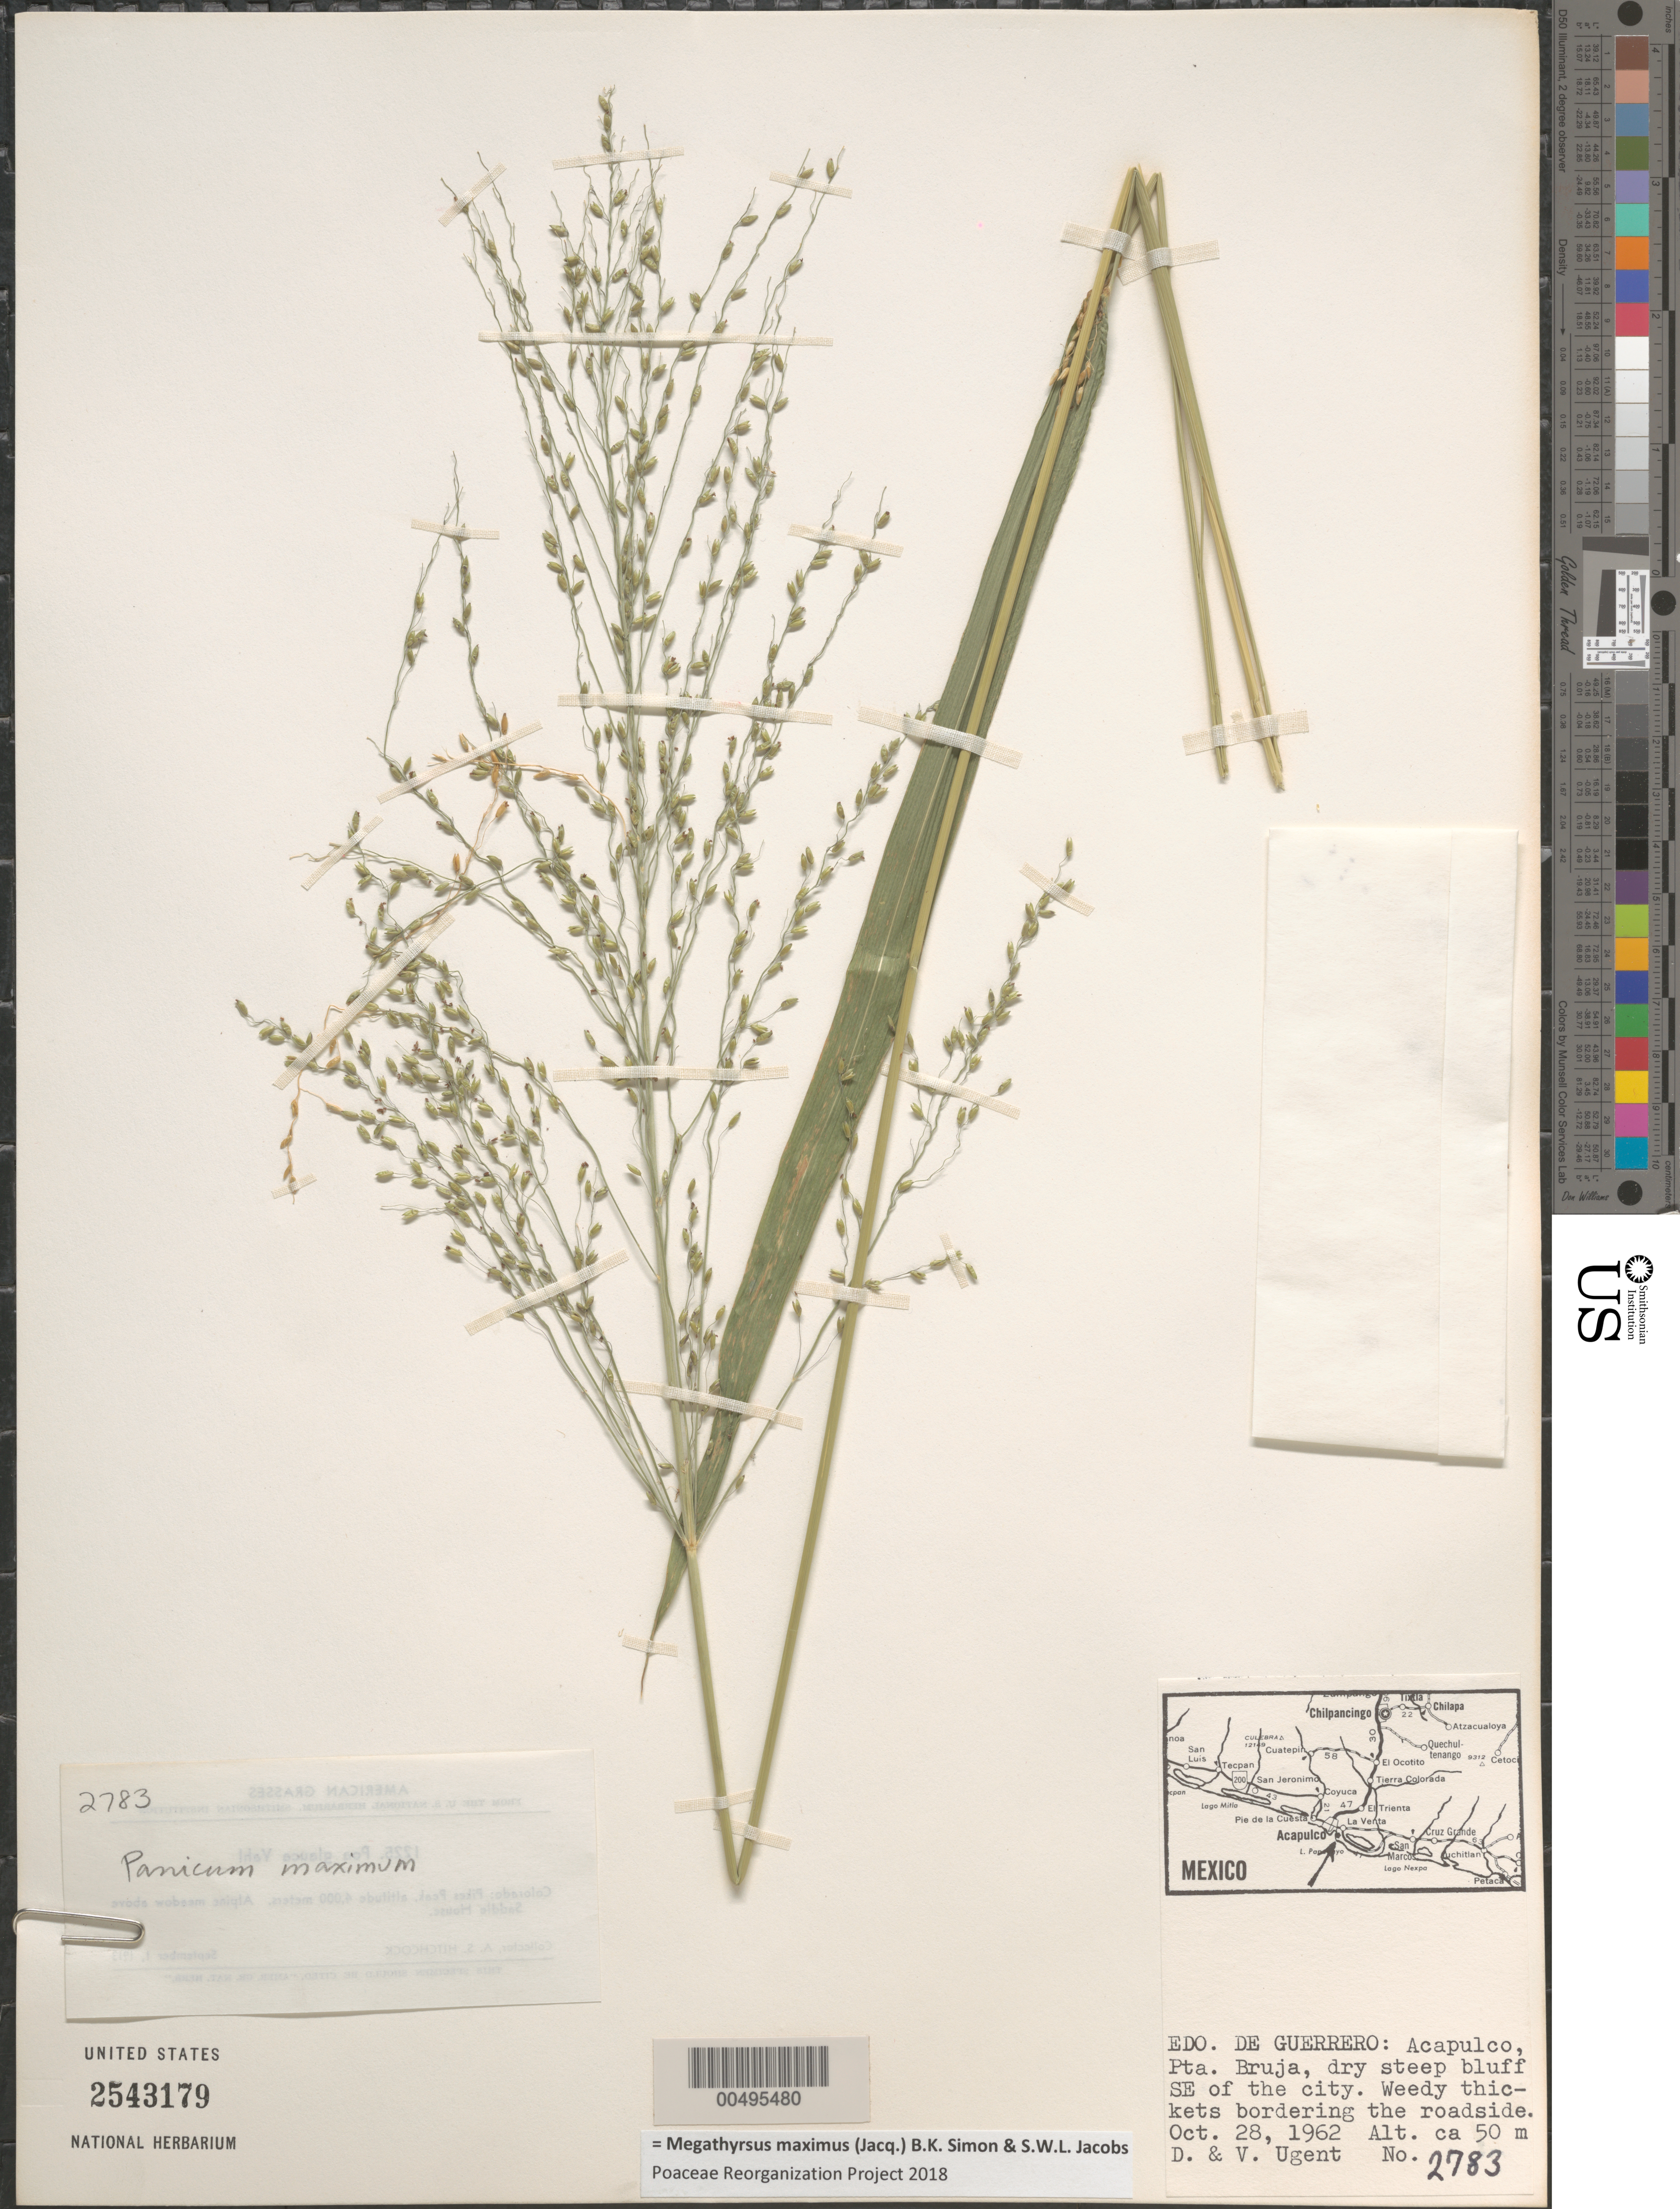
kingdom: Plantae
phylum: Tracheophyta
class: Liliopsida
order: Poales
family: Poaceae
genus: Megathyrsus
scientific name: Megathyrsus maximus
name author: (Jacq.) B.K. Simon & S.W.L. Jacobs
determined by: Poaceae Reorganization Project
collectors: D. Ugent & V. Ugent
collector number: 2783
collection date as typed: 28 Oct 1962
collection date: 1962-10-28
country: Mexico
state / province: Guerrero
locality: Acapulco, Pta. Bruja, SE of the city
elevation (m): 50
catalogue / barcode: US 2543179